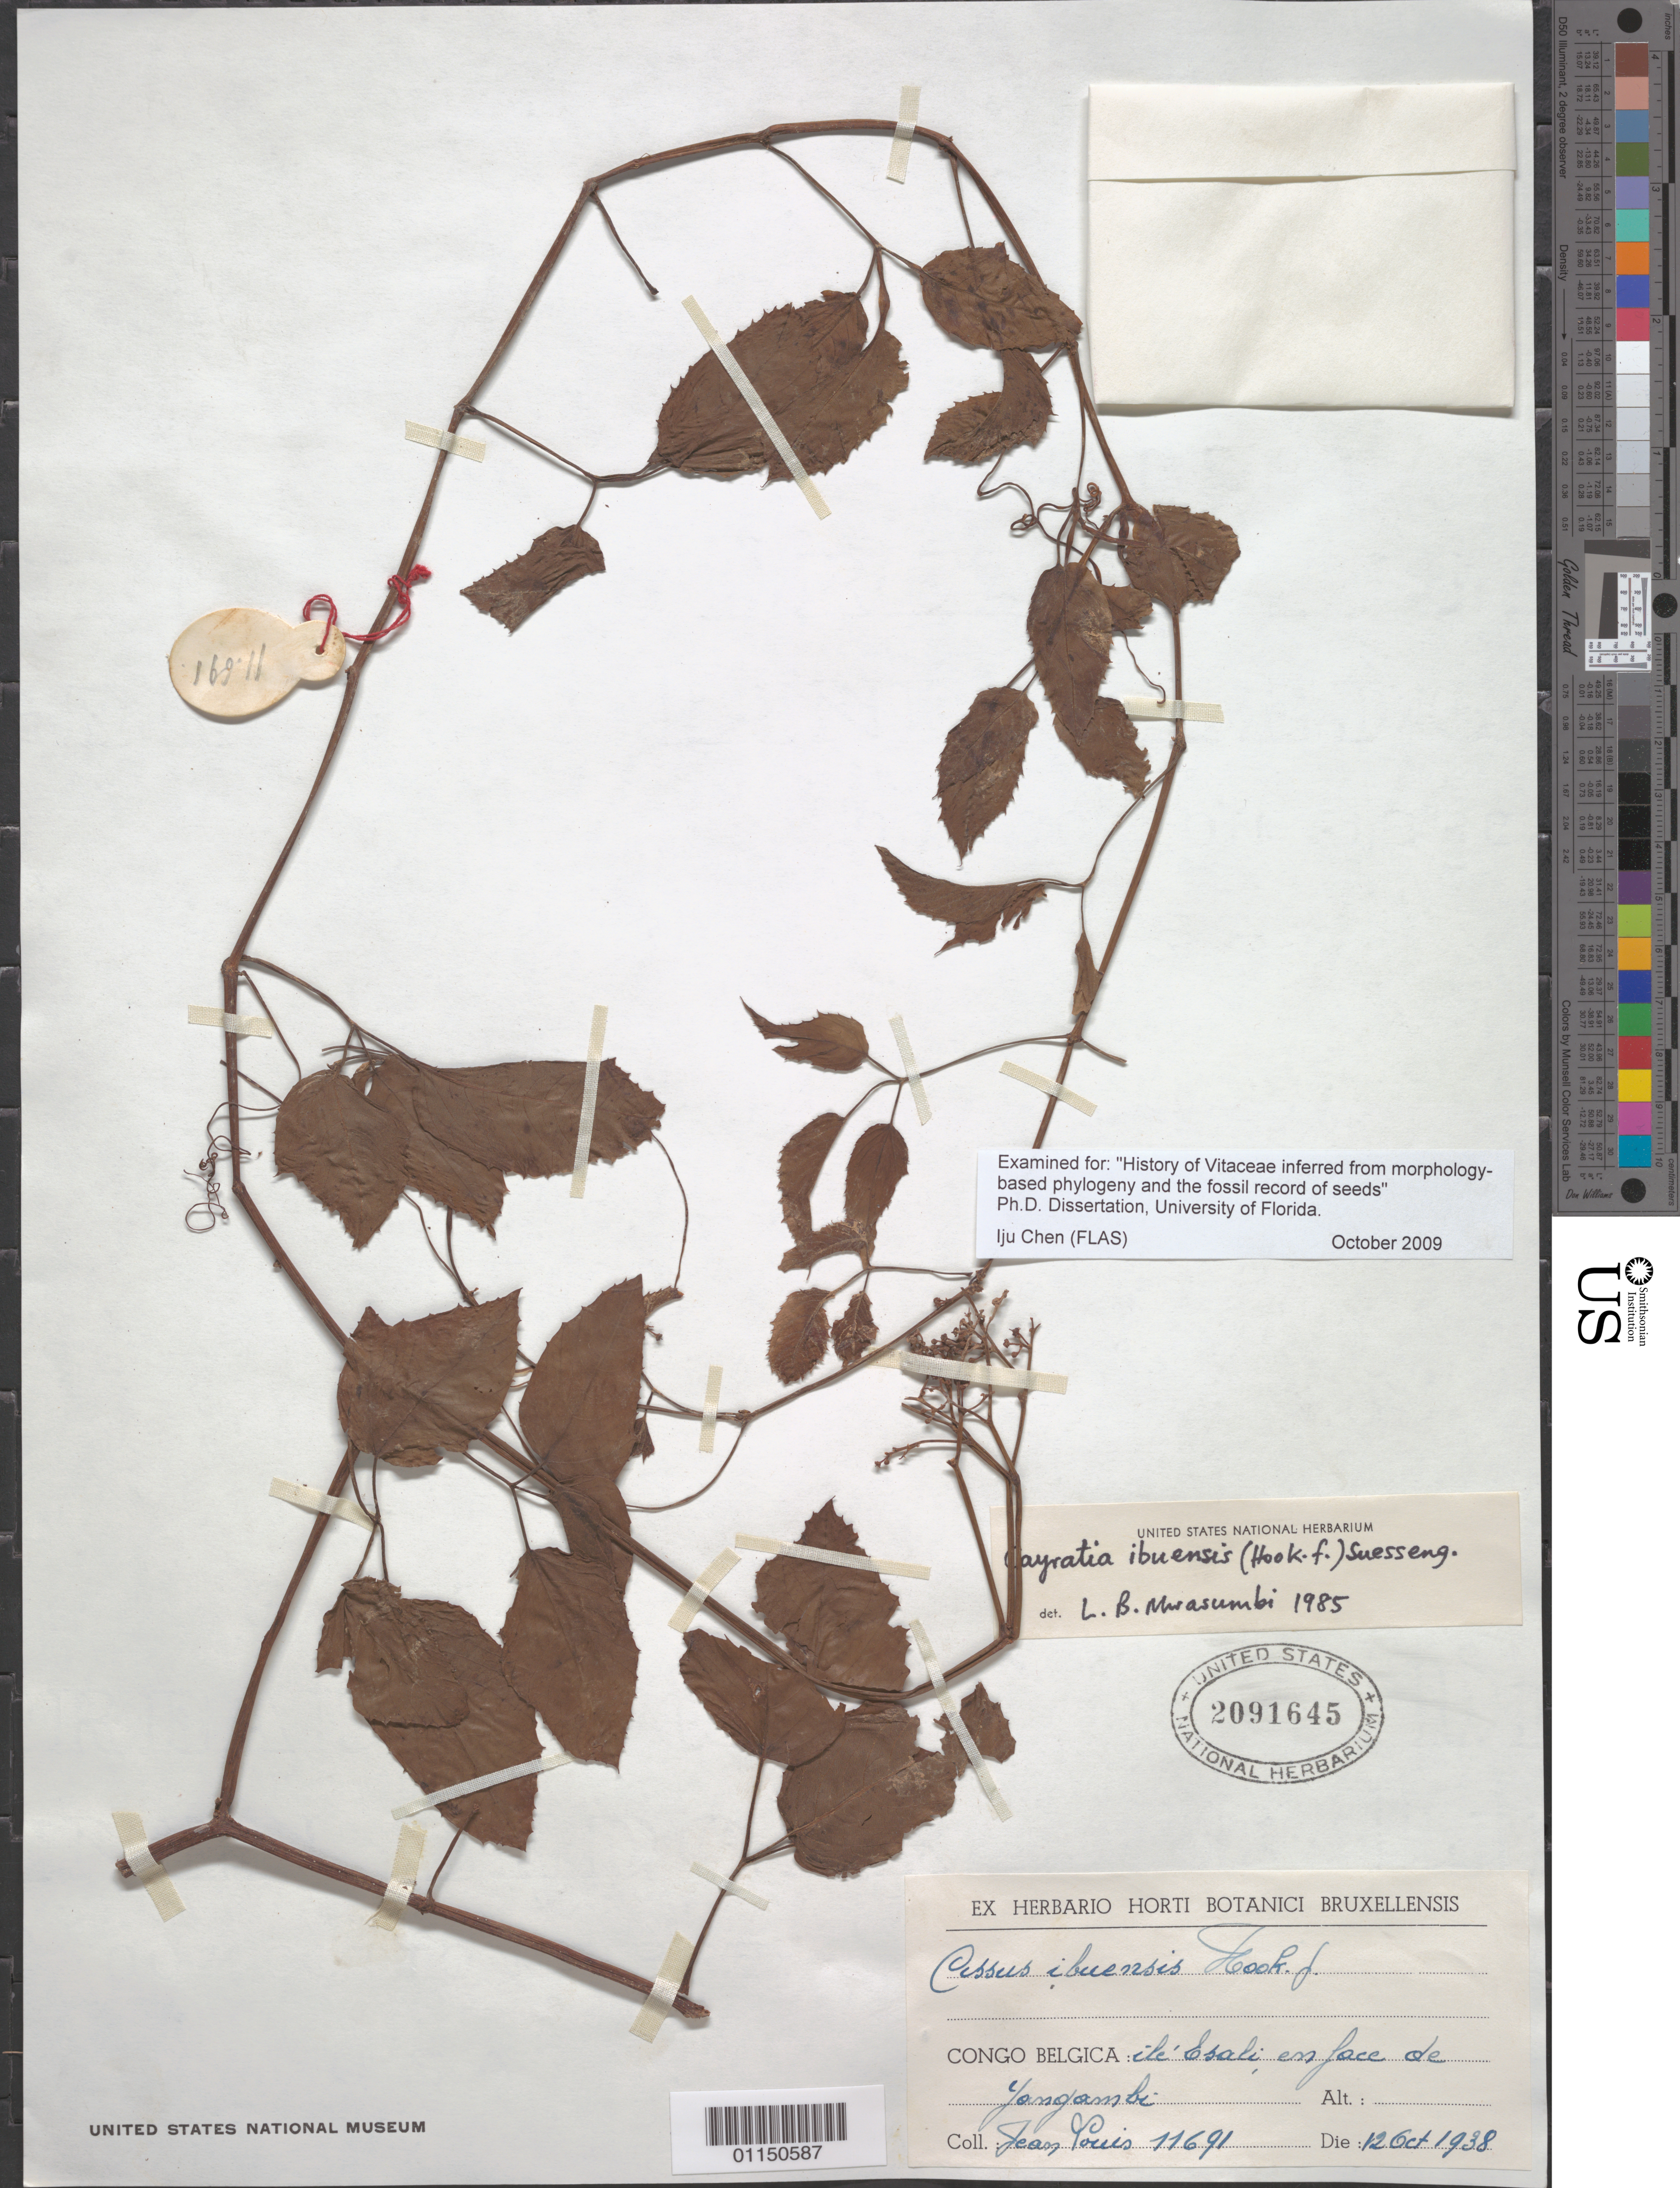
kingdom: Plantae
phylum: Tracheophyta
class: Magnoliopsida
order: Vitales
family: Vitaceae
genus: Cayratia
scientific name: Cayratia ibuensis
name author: (Hook. f.) Suess.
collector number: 11691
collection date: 1938-10-12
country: Congo, Democratic Republic of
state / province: Tshopo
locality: Isangi, Yangambi.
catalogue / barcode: US 2091645